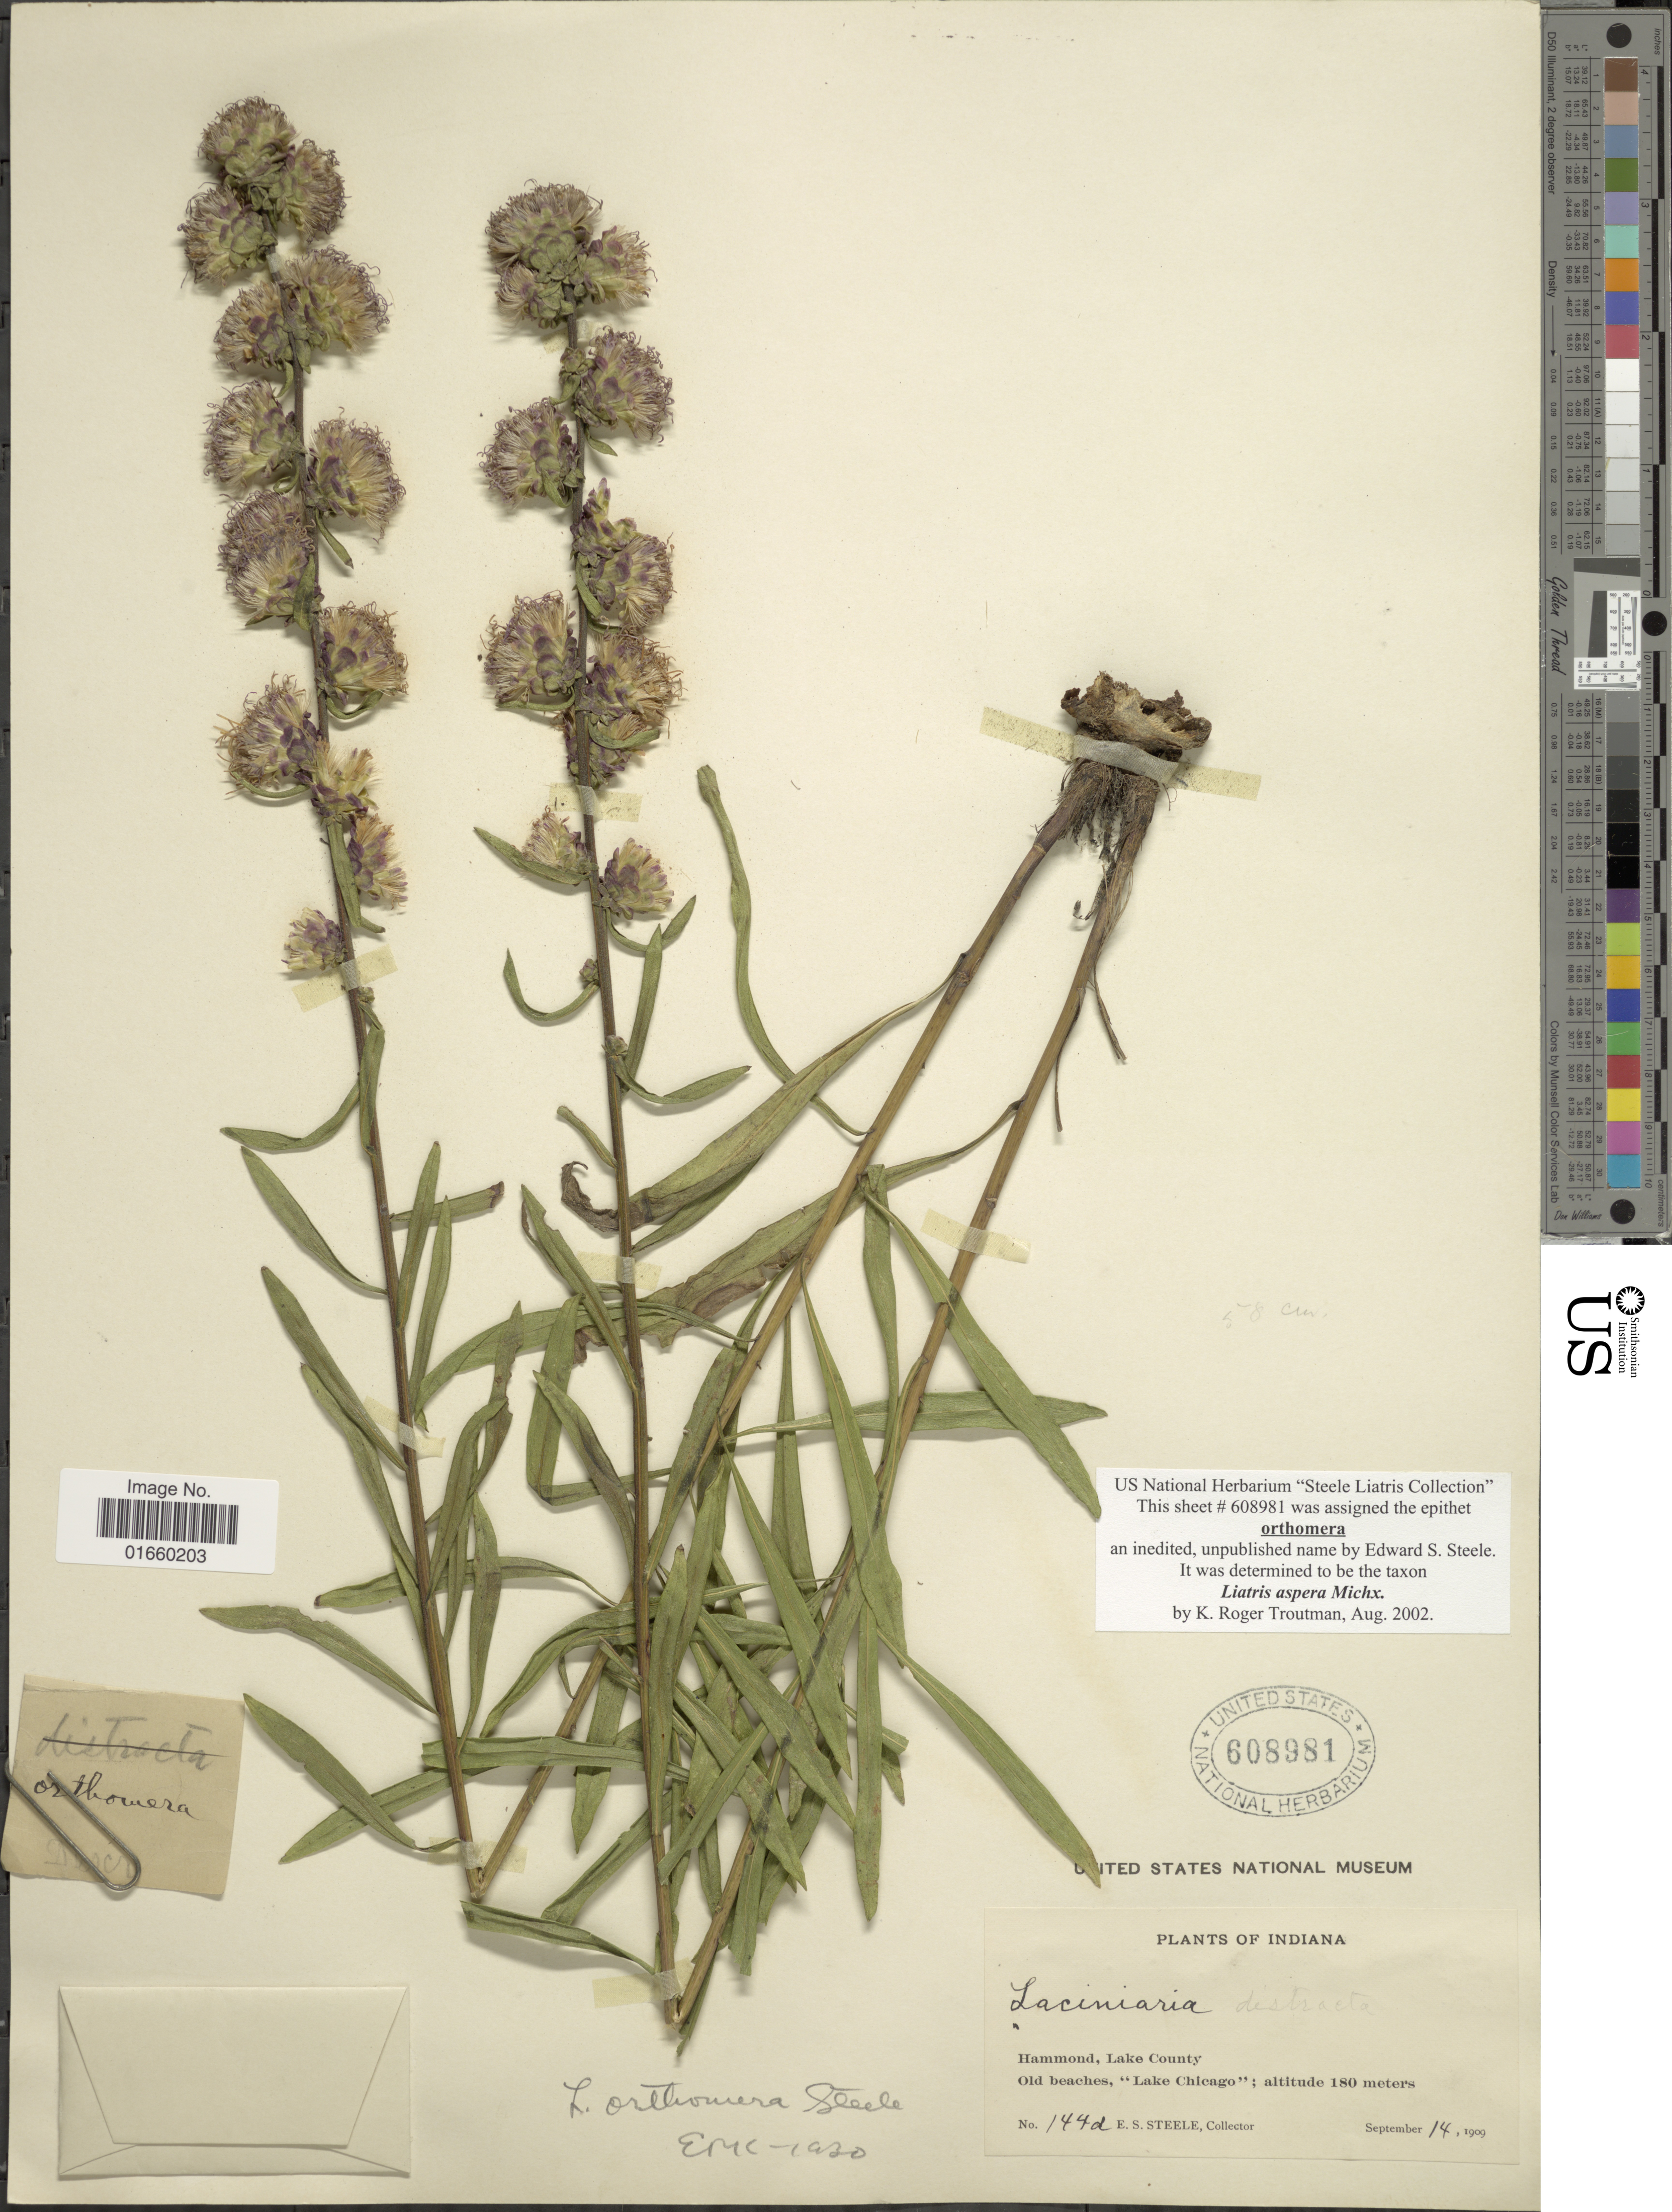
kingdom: Plantae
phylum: Tracheophyta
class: Magnoliopsida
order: Asterales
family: Asteraceae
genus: Liatris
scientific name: Liatris aspera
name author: Michx.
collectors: E. Steele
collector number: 144d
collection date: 1909-09-14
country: United States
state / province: Indiana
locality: Hammond, Lake County, Old beaches, "Lake Chicago"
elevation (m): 180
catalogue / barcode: US 608981